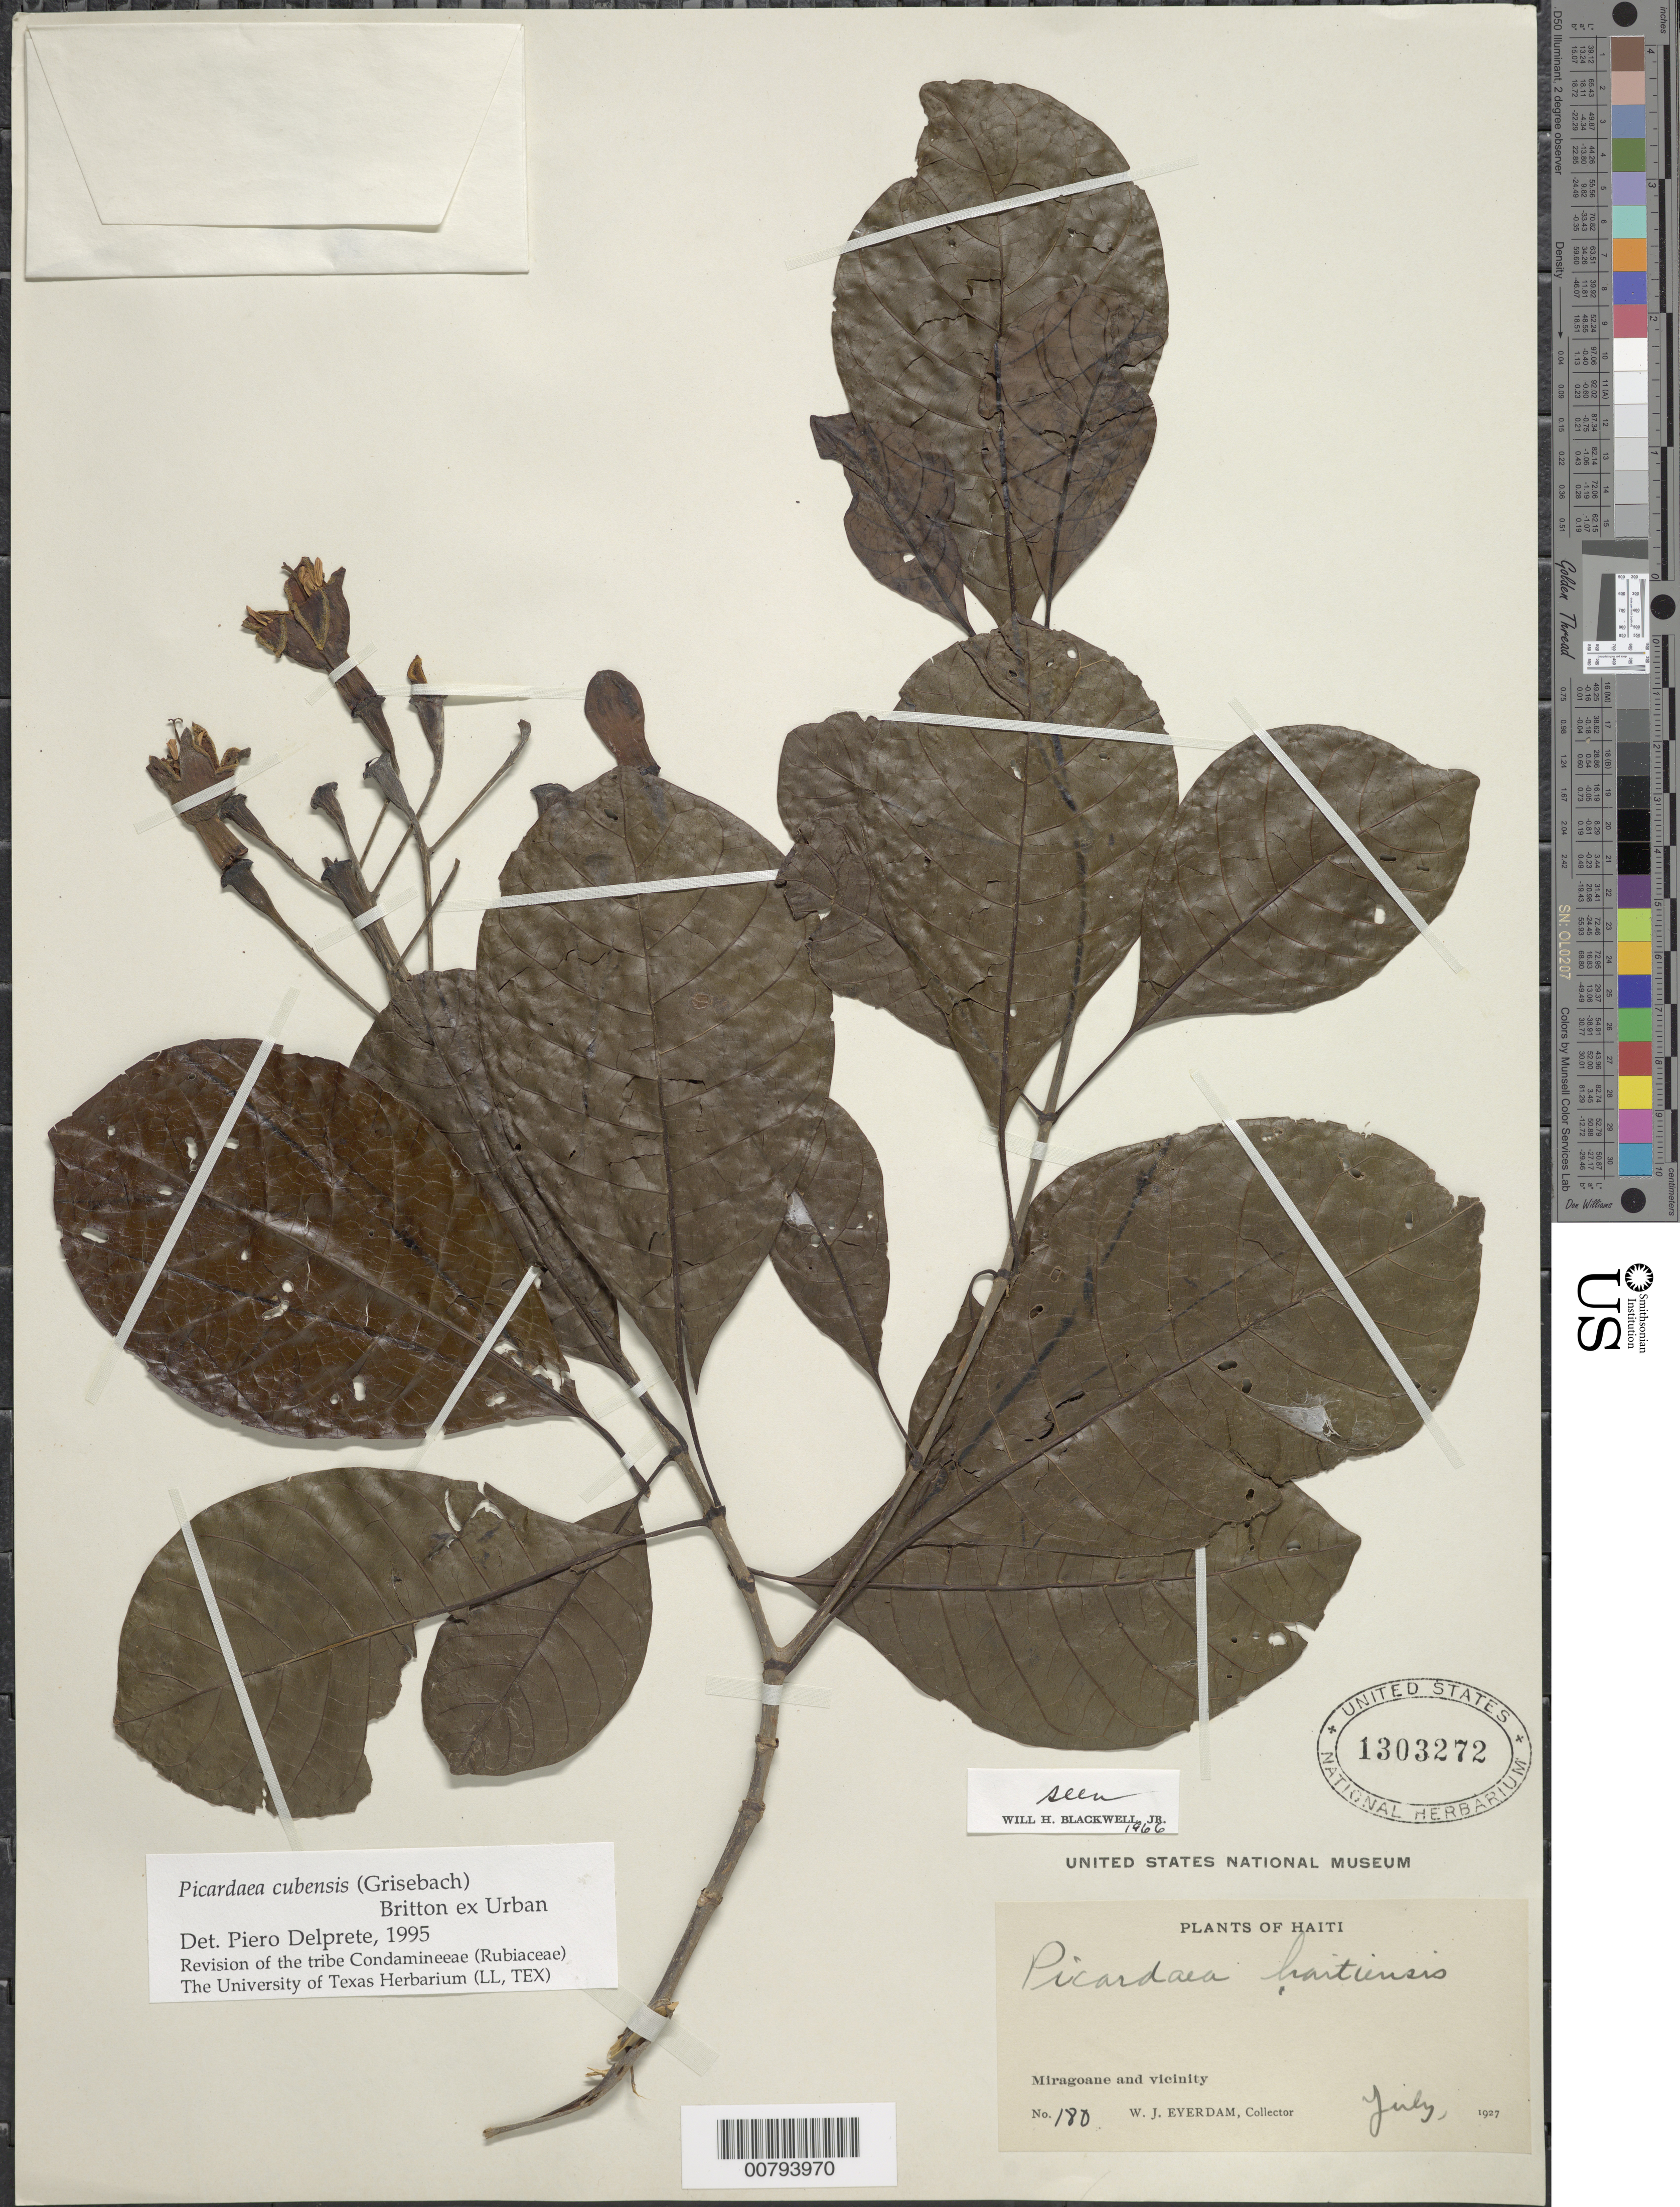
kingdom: Plantae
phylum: Tracheophyta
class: Magnoliopsida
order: Gentianales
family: Rubiaceae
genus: Picardaea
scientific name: Picardaea cubensis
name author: (Griseb.) Britton ex Urb.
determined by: Delprete, P. G., Herb. de Guyane Cay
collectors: W. J. Eyerdam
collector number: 180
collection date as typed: Jul 1927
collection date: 1927-07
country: Haiti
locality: Miragoane and vicinity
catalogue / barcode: US 1303272